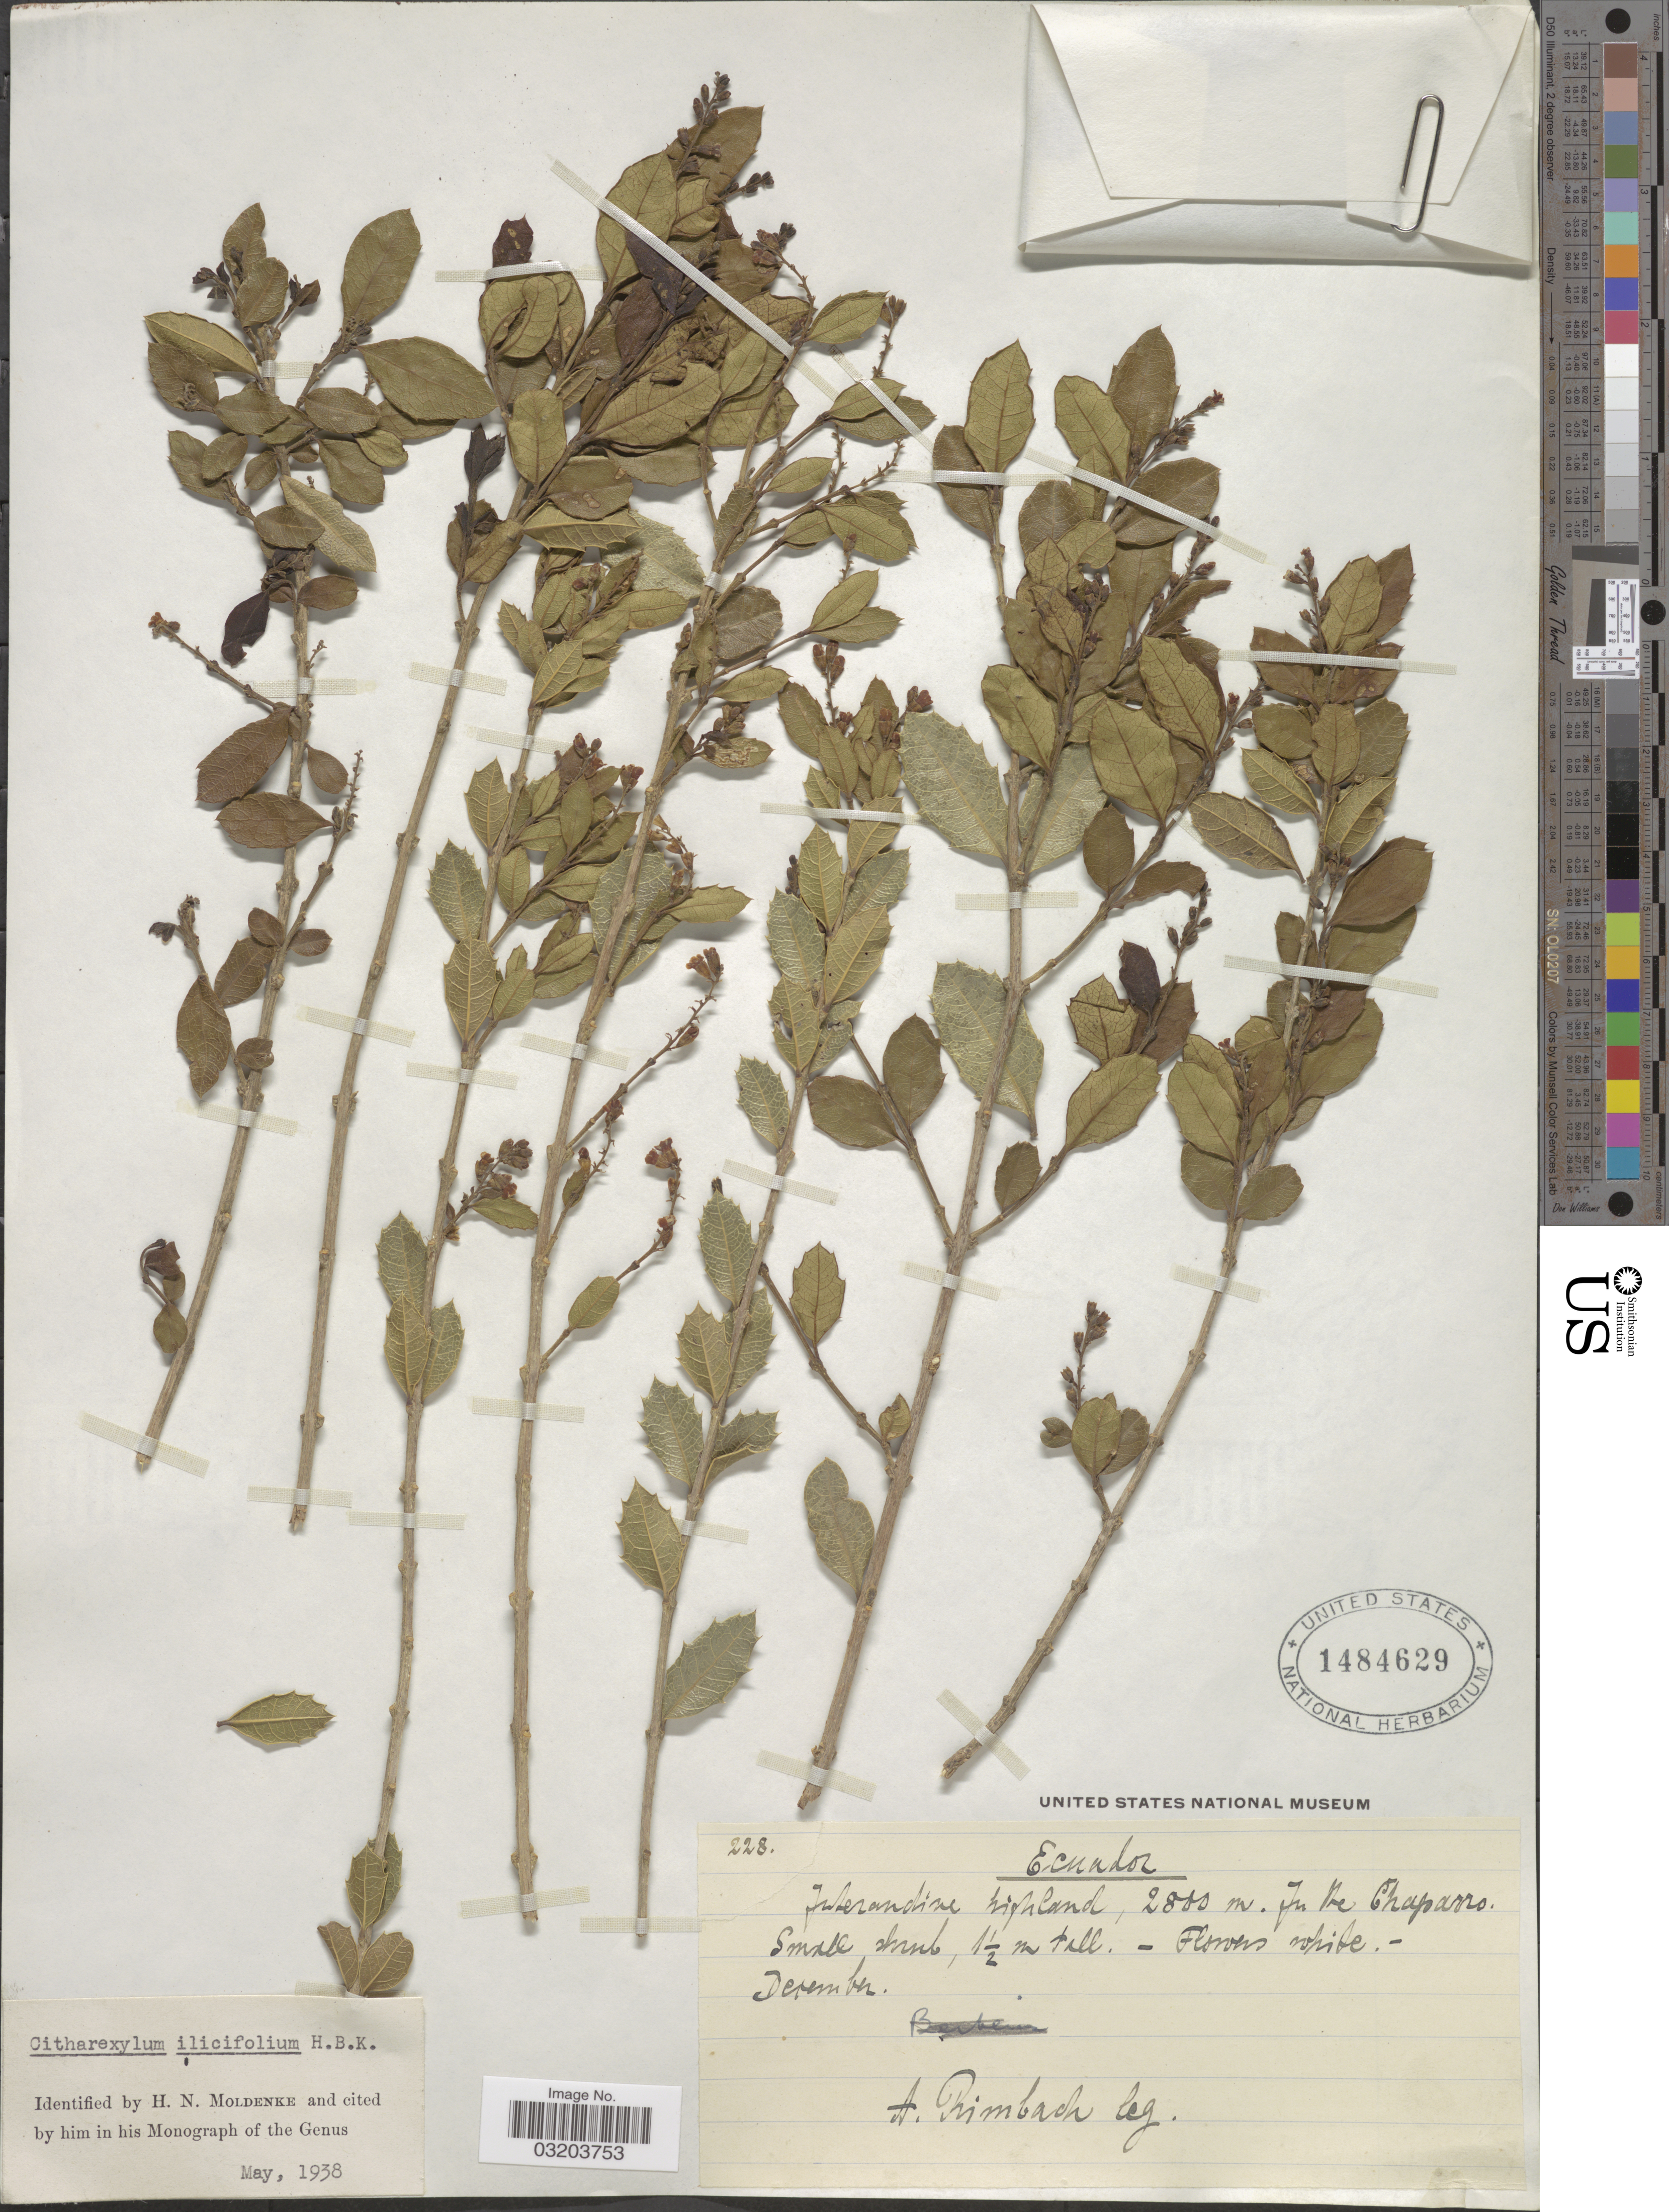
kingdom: Plantae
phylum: Tracheophyta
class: Magnoliopsida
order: Lamiales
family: Verbenaceae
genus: Citharexylum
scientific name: Citharexylum ilicifolium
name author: Kunth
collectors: A. Rimbach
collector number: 228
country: Ecuador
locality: Interandine highland. In the Chaparro.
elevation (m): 2800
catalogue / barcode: US 1484629